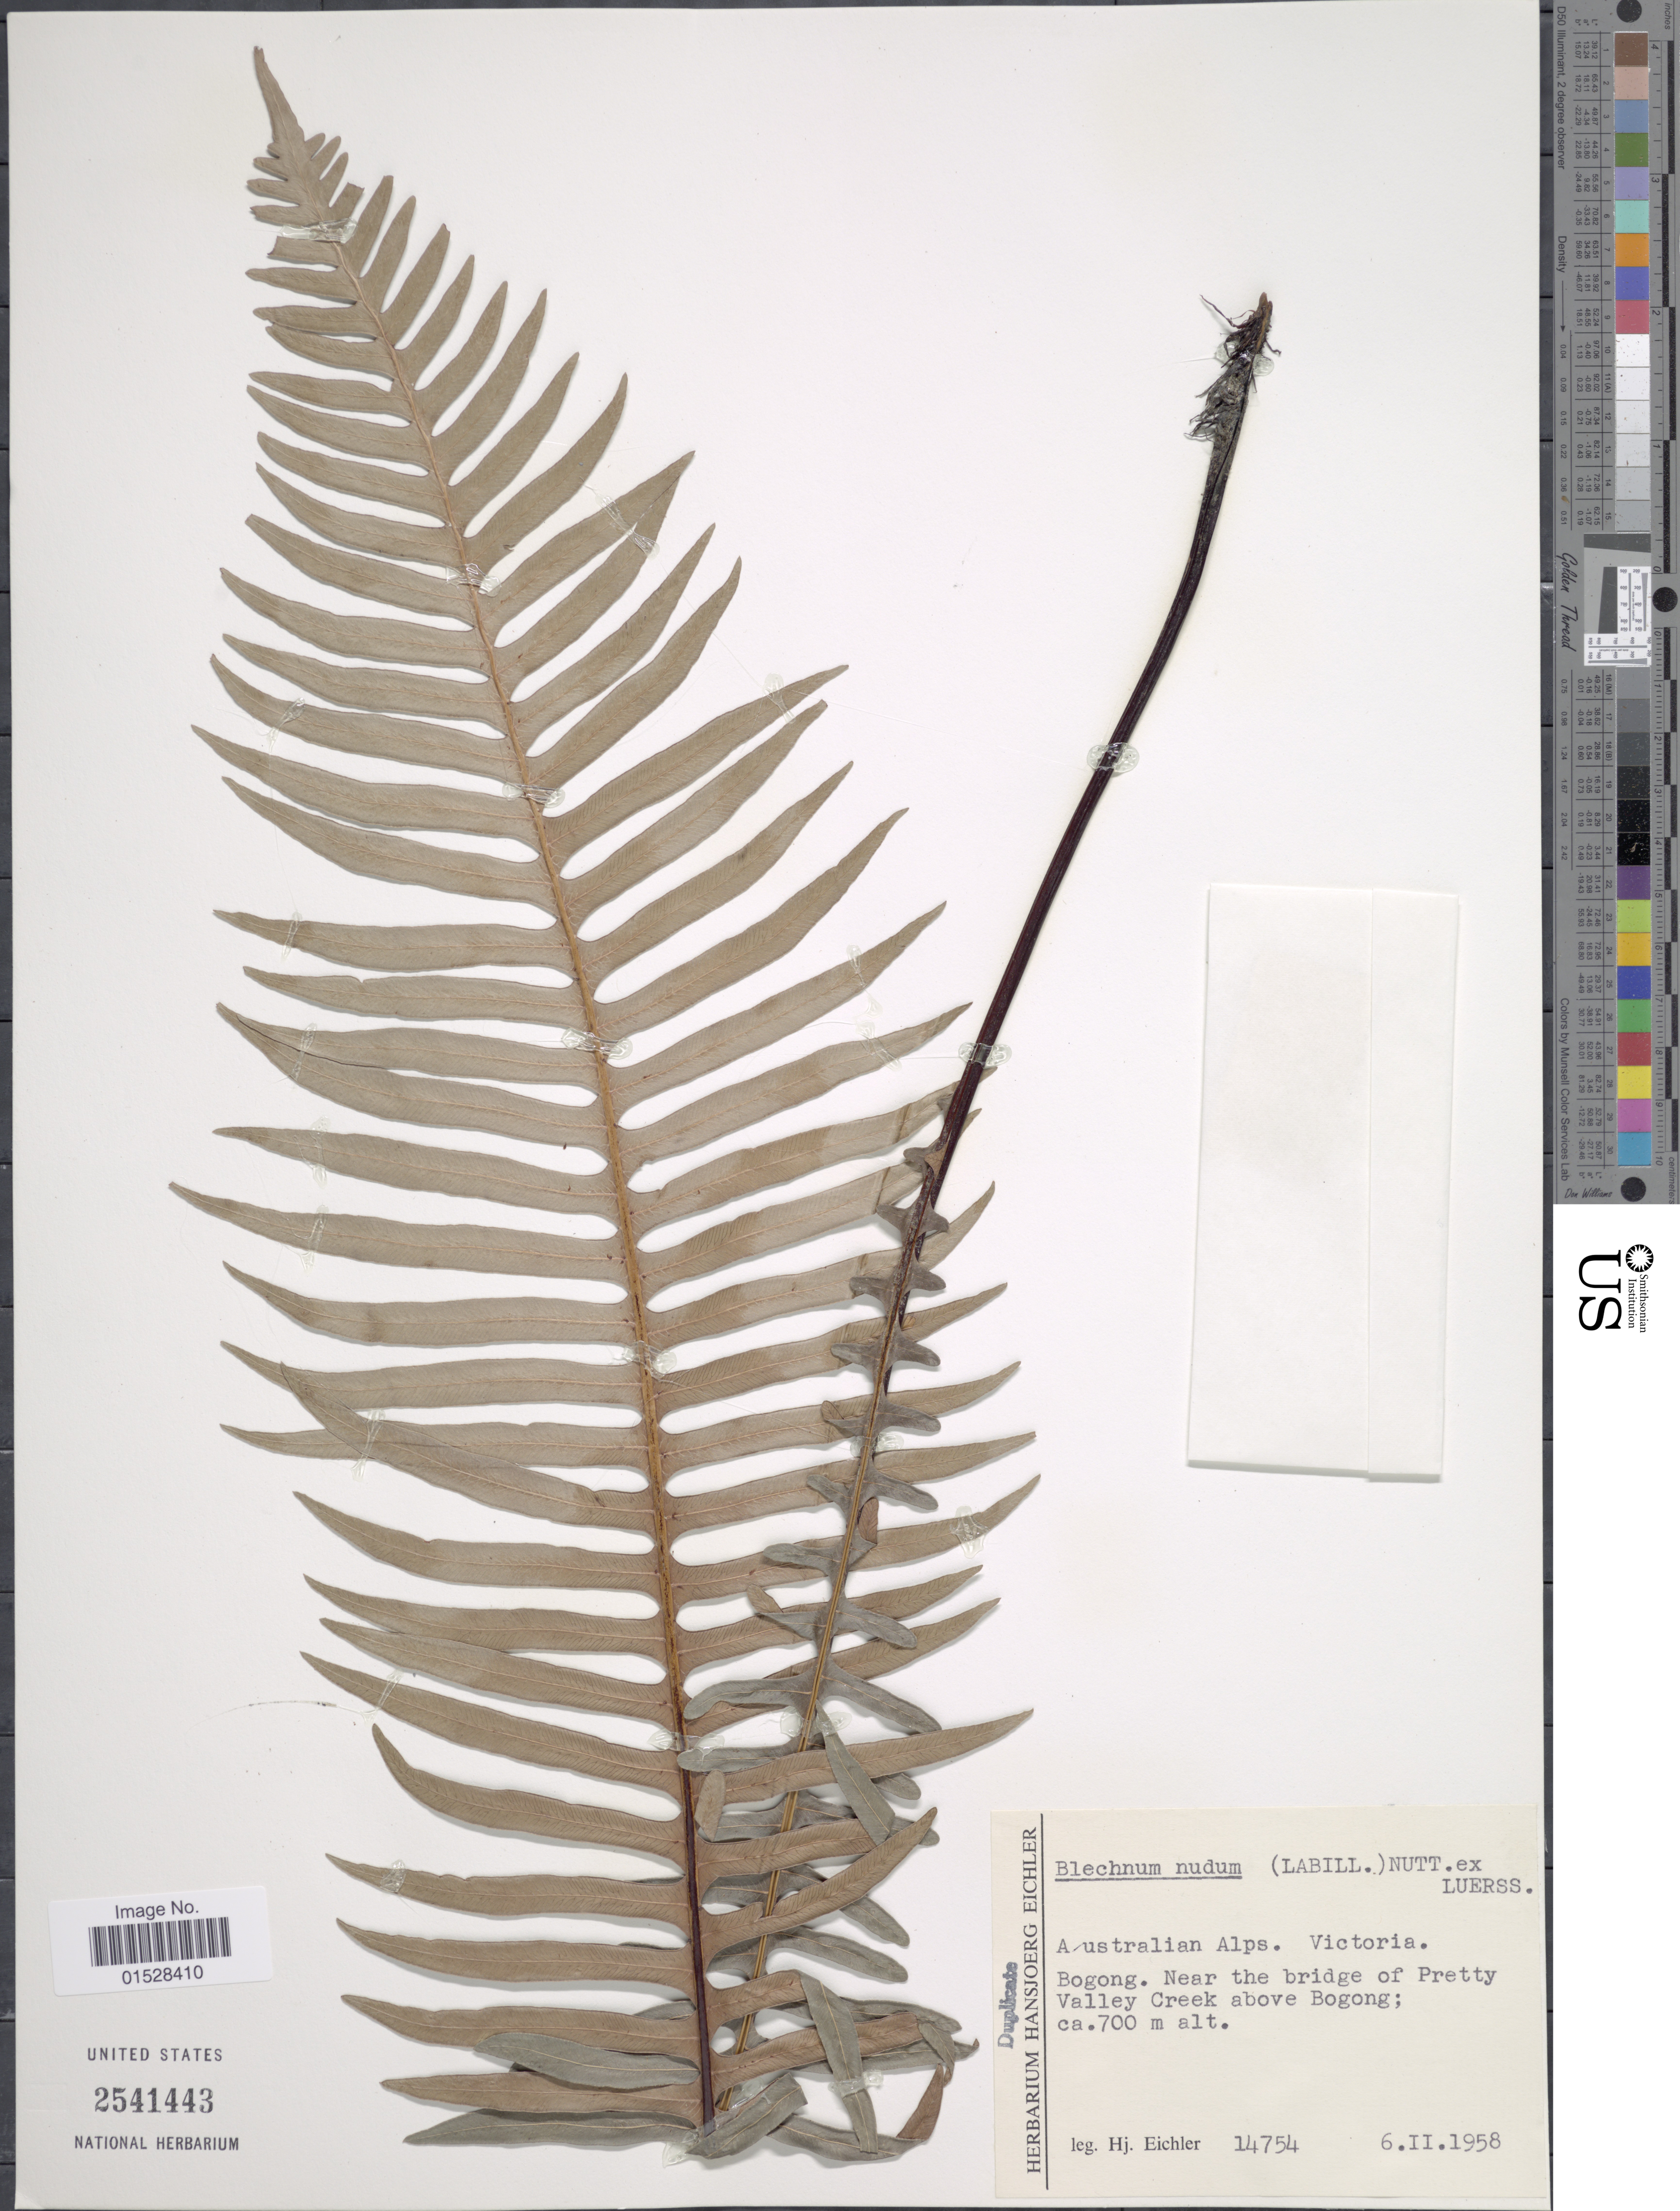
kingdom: Plantae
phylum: Tracheophyta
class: Polypodiopsida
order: Polypodiales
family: Blechnaceae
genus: Blechnum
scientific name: Blechnum nudum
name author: (Labill.) Mett. ex Luerss.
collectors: H. Eichler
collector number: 14754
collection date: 1958-02-06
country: Australia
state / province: Victoria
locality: Australian Alps, victoria, Bogong, near the bridge of Pretty Valley Creek above Bogong.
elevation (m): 700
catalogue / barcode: US 2541443